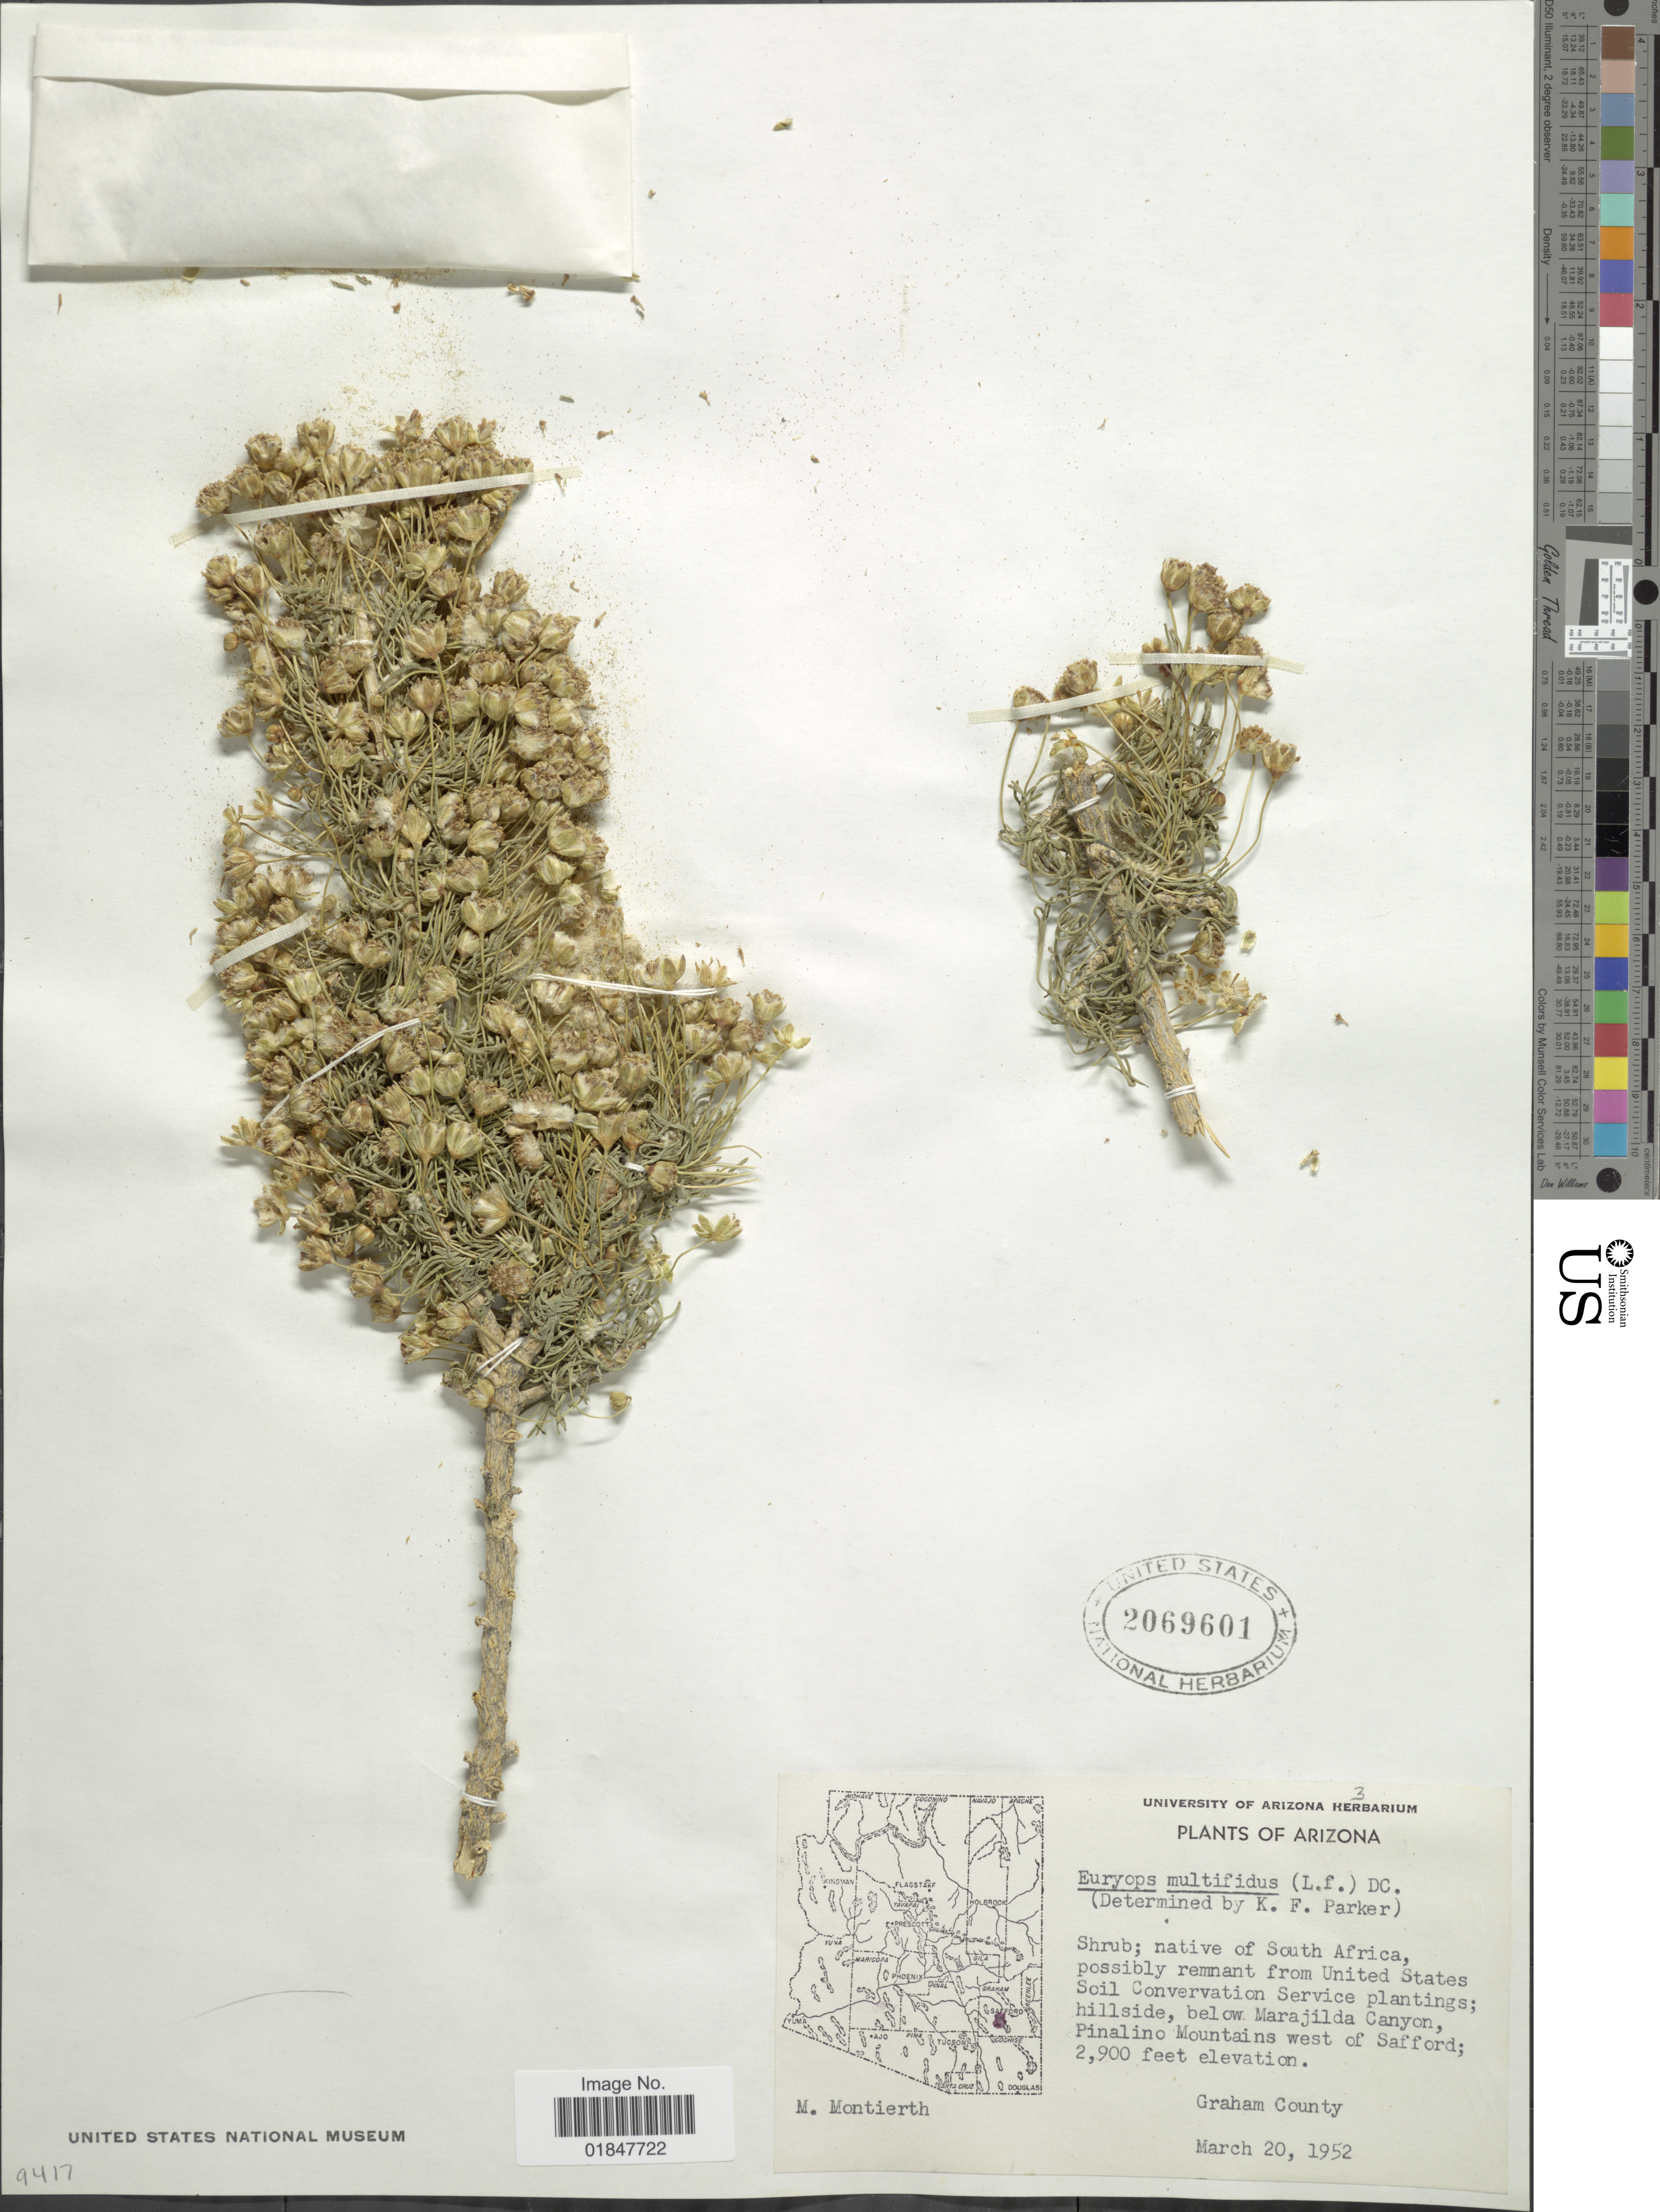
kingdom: Plantae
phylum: Tracheophyta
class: Magnoliopsida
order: Asterales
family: Asteraceae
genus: Euryops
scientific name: Euryops multifidus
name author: (Thunb.) DC.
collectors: M. Montierth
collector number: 3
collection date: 1952-03-20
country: United States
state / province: Arizona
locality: Native of South Africa, possibly remnant from United States Soil Convervation Service plantings; hillside, below Marajilda Canyon, Pinalino Mountains west of Safford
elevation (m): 884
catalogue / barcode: US 2069601